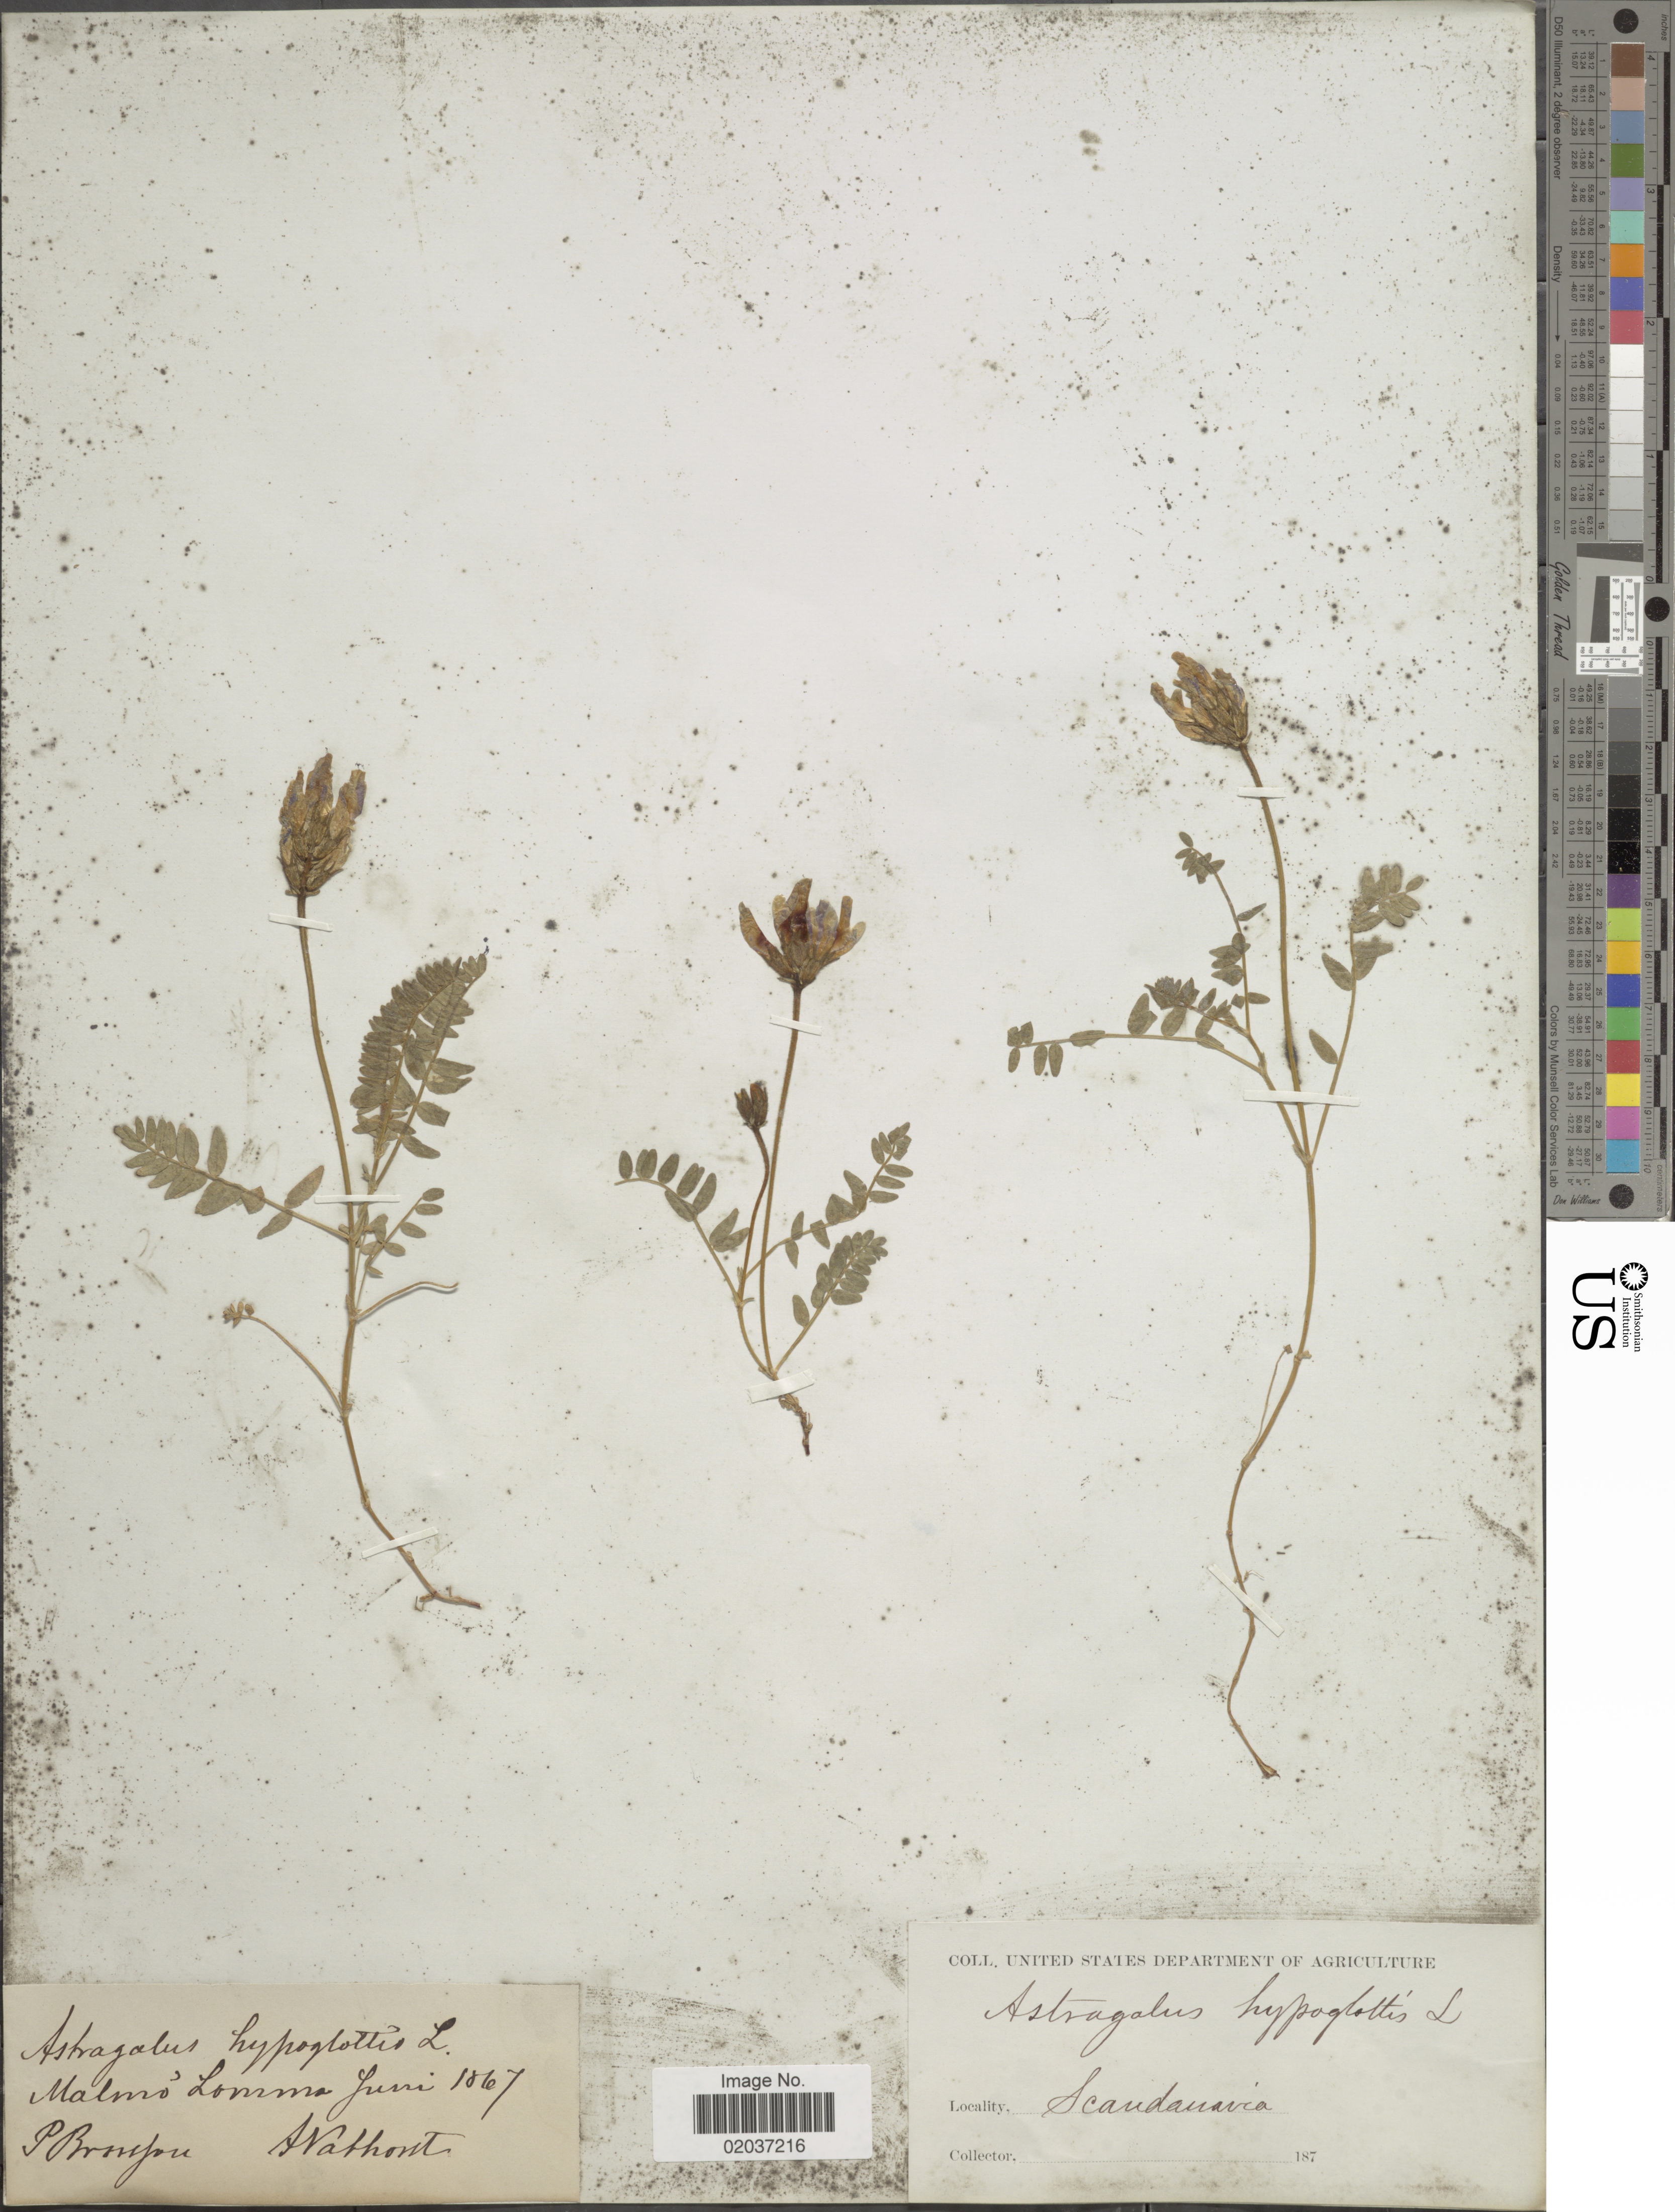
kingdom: Plantae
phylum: Tracheophyta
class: Magnoliopsida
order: Fabales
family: Fabaceae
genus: Astragalus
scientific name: Astragalus hypoglottis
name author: L.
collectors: P. Bronson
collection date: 1867-06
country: Sweden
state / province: Skåne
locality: Malmö, Lomma.